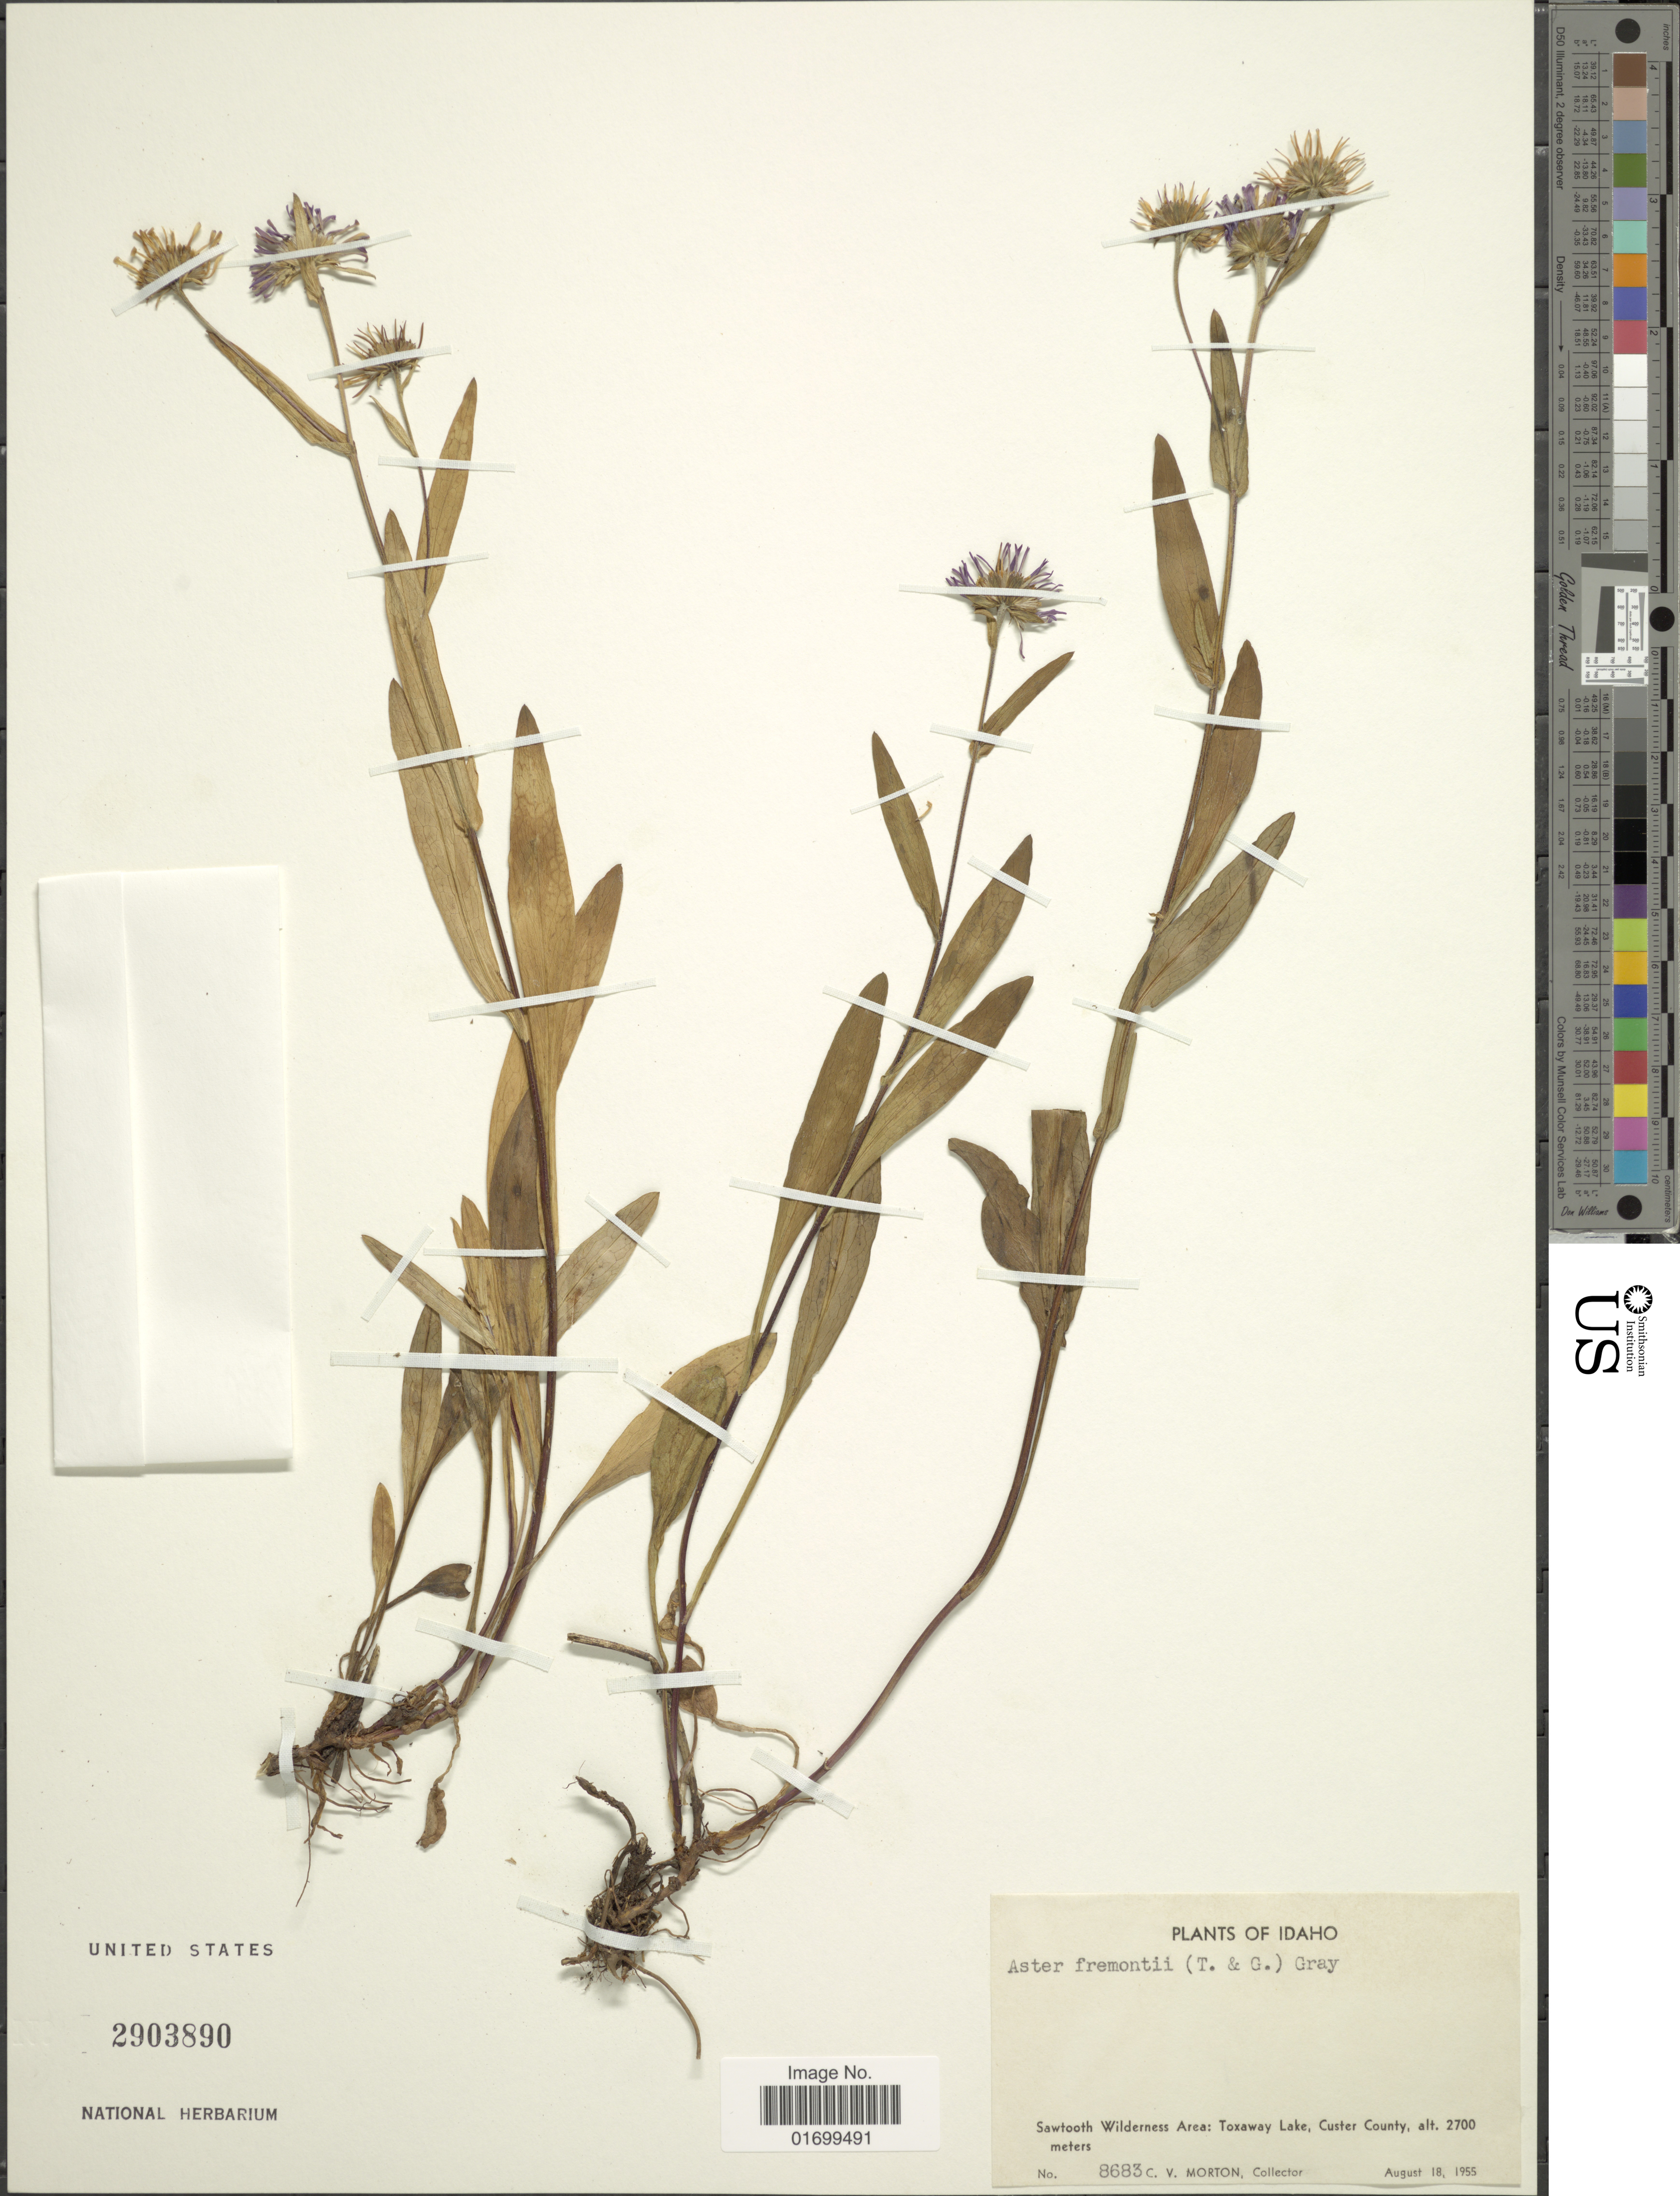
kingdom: Plantae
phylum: Tracheophyta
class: Magnoliopsida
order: Asterales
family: Asteraceae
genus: Symphyotrichum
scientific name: Symphyotrichum spathulatum var. spathulatum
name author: (Lindl.) G.L. Nesom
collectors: C. V. Morton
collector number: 8683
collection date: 1955-08-18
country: United States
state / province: Idaho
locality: Sawtooth Wilderness Area: Toxaway Lake, Custer County.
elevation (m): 2700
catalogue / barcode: US 2903890